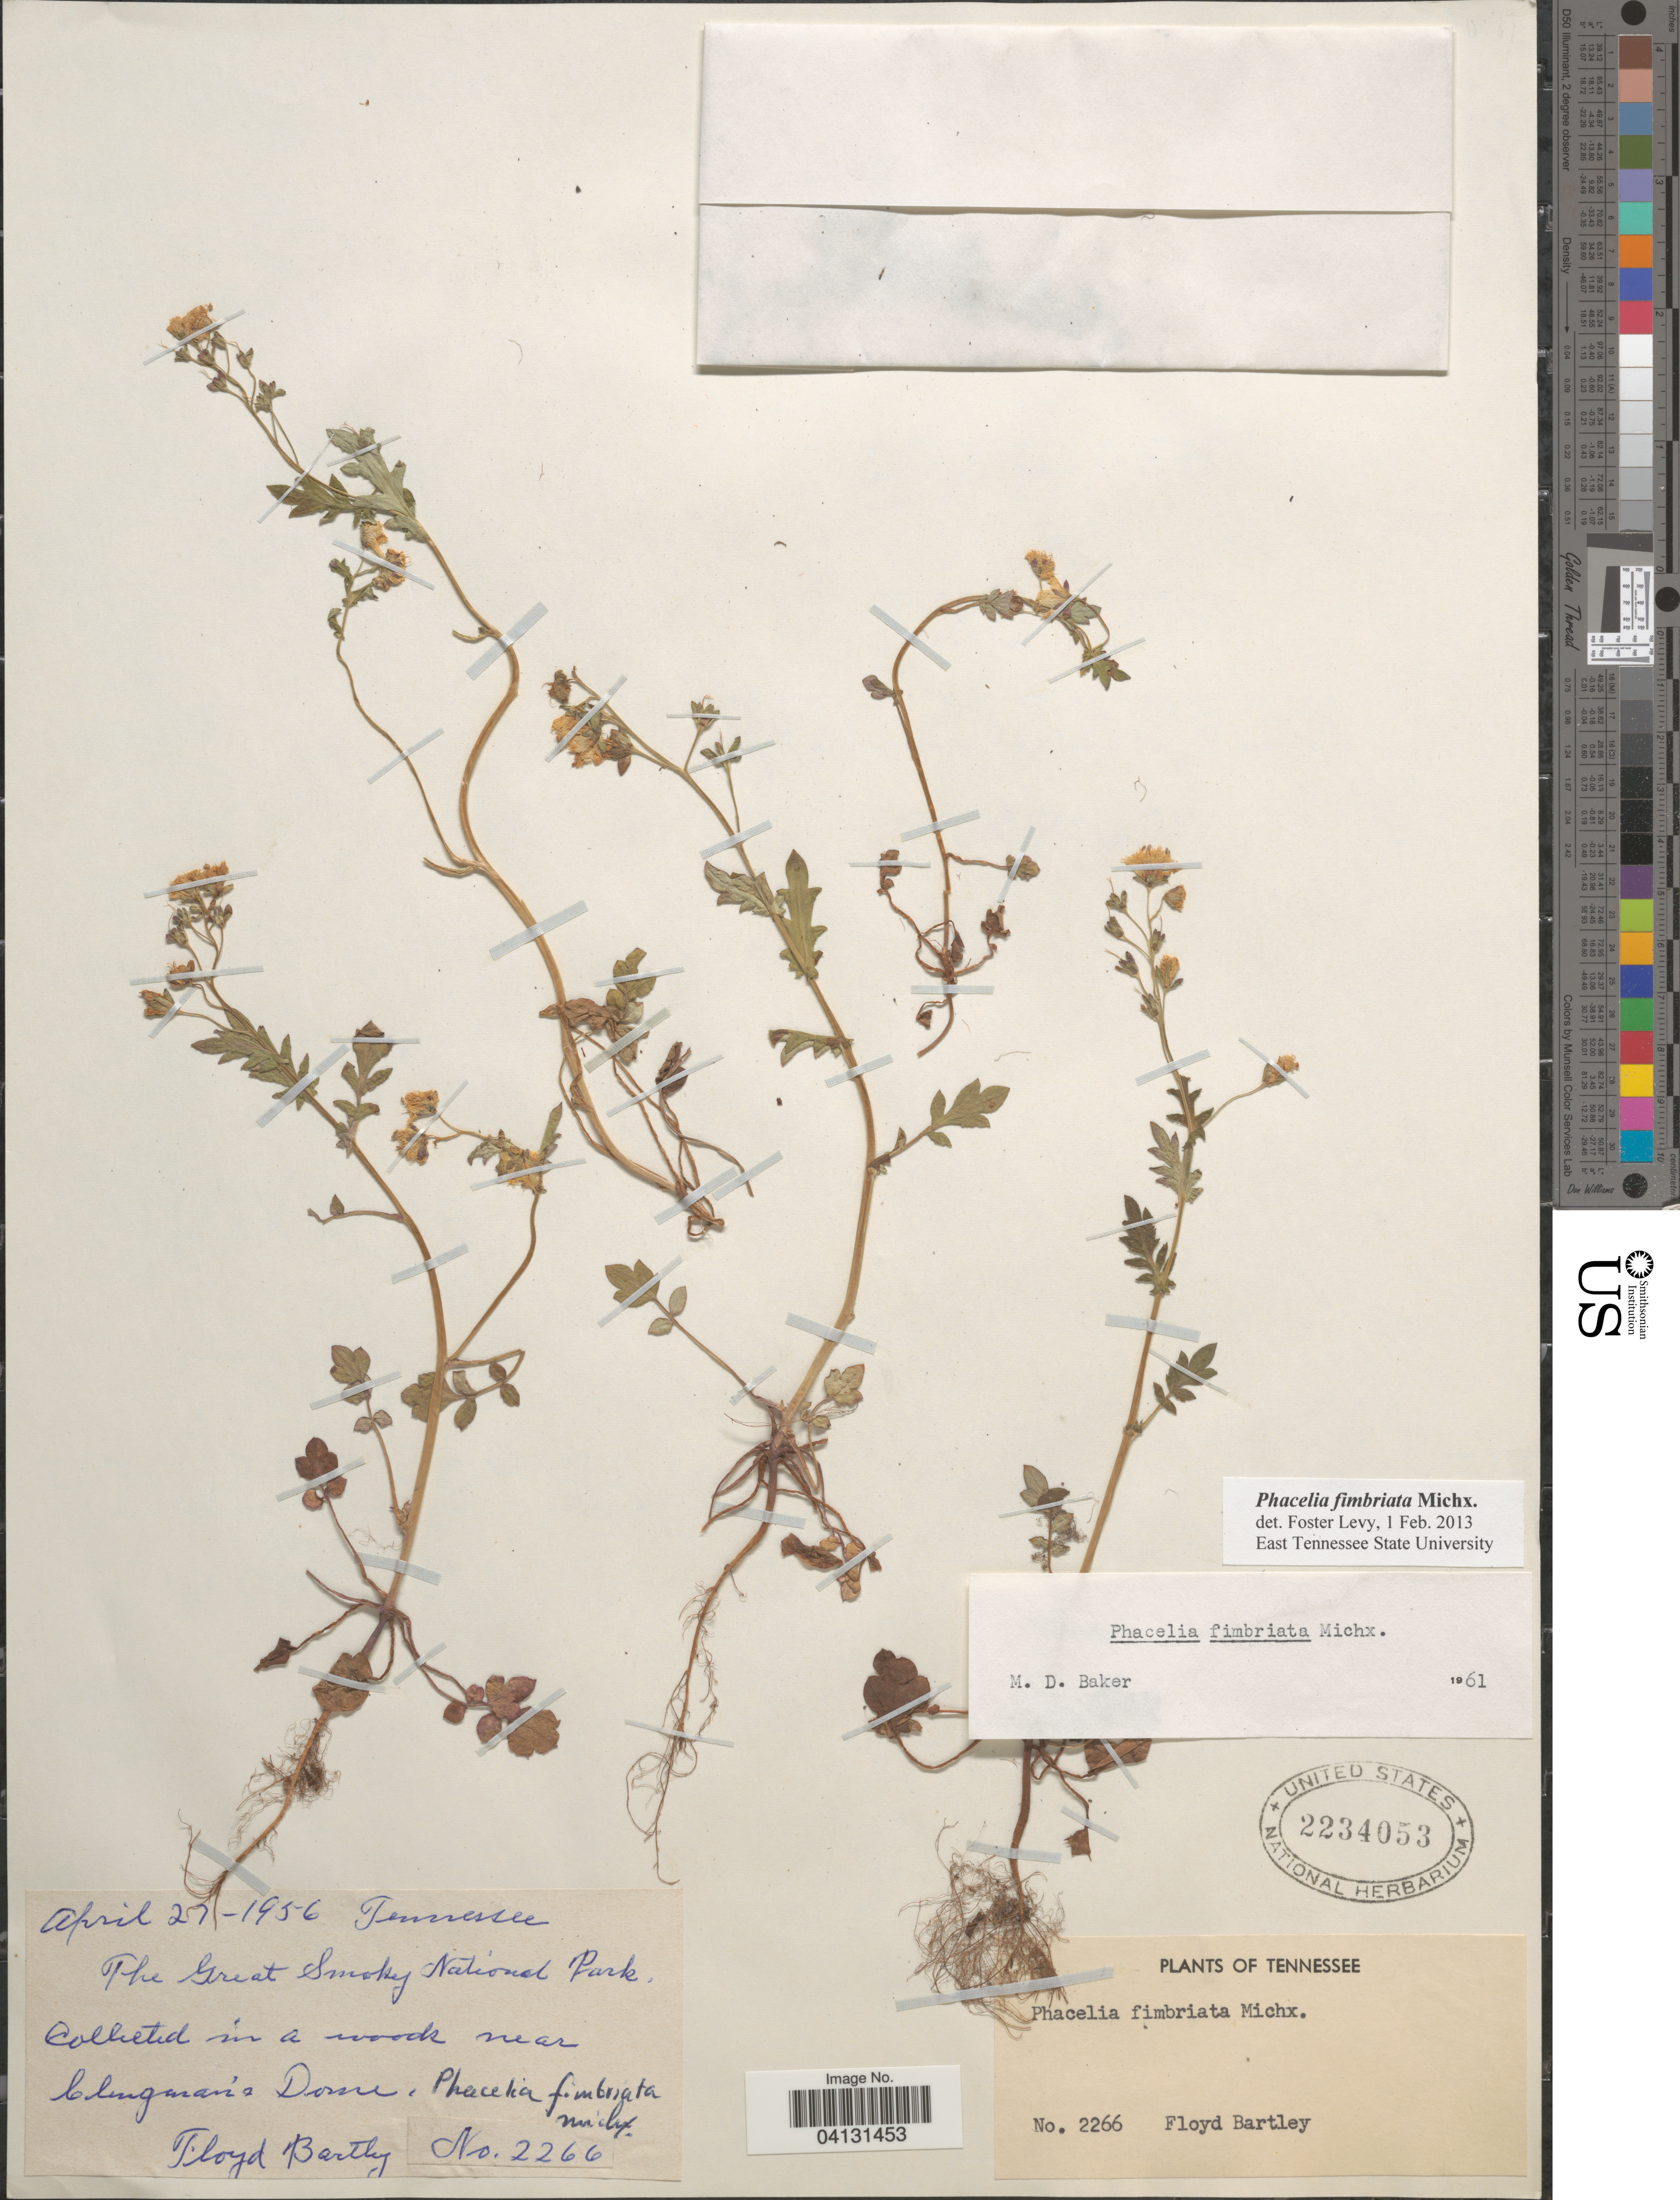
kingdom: Plantae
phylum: Tracheophyta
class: Magnoliopsida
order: Boraginales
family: Hydrophyllaceae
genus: Phacelia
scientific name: Phacelia fimbriata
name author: Michx.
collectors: F. Bartley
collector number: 2266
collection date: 1956-04-27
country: United States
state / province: Tennessee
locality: The Great Smokey National Park. Collected in a woods near Clingman's Dome.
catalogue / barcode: US 2234053